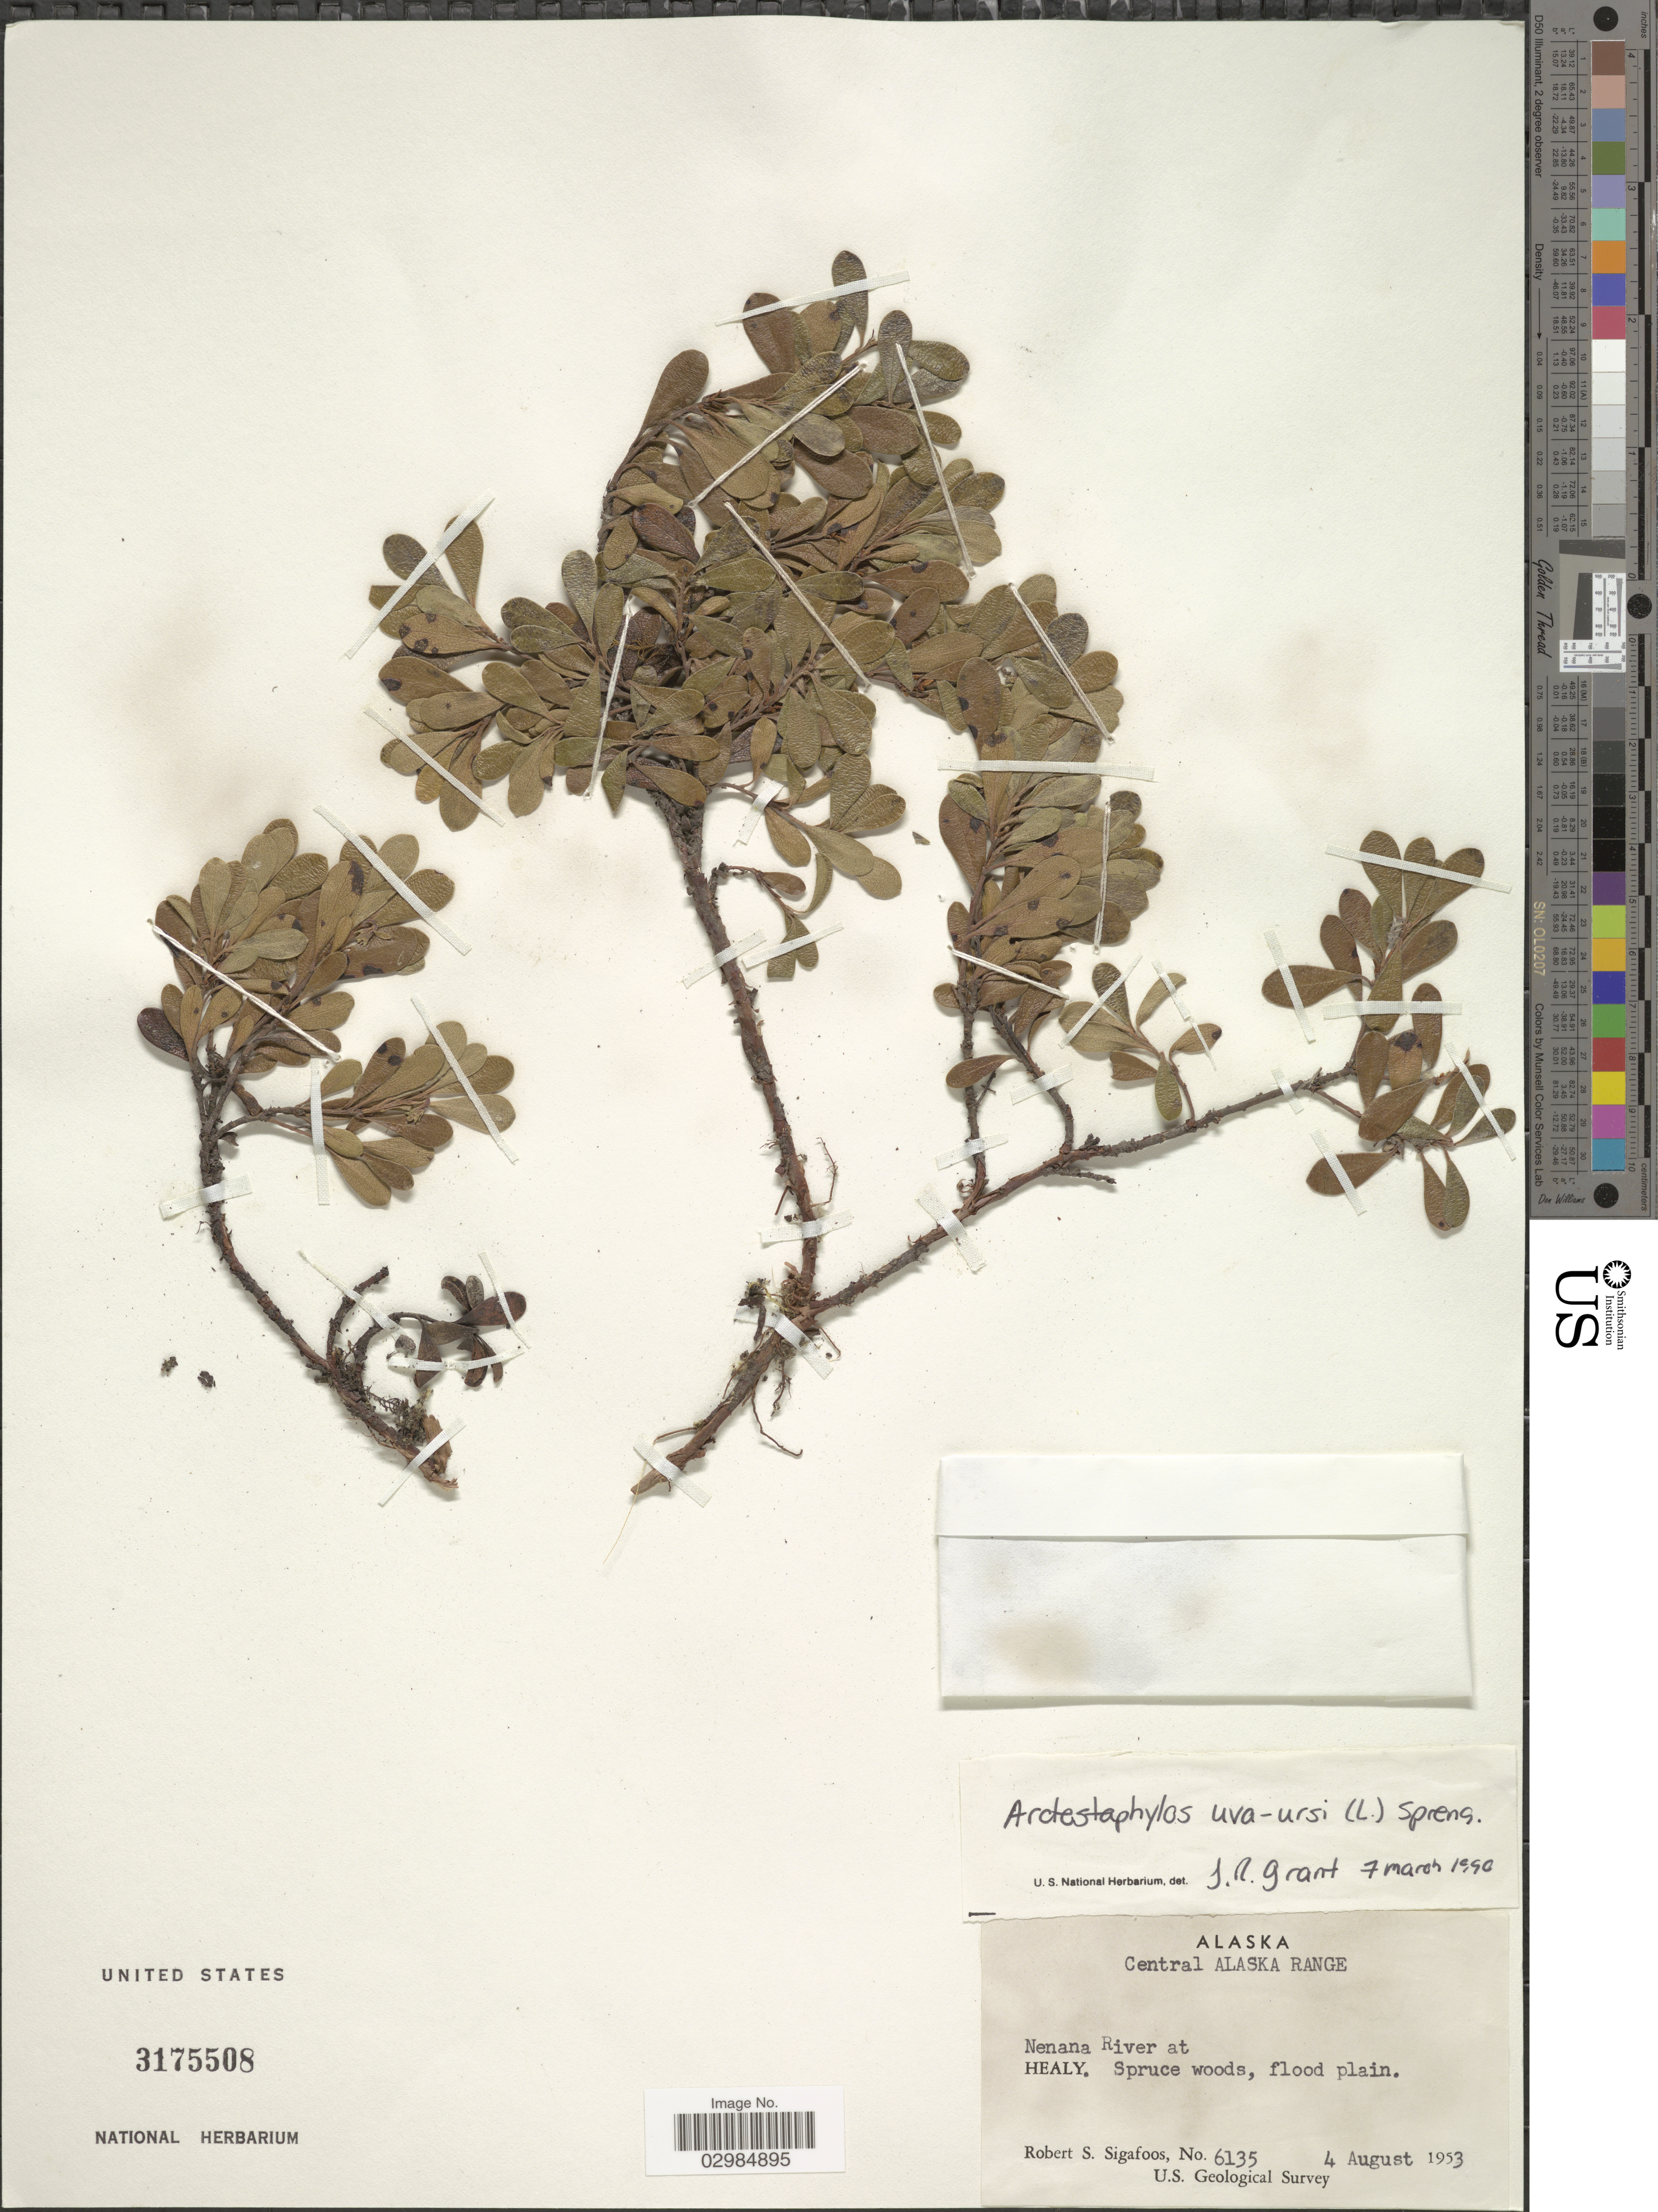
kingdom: Plantae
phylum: Tracheophyta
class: Magnoliopsida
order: Ericales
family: Ericaceae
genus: Arctostaphylos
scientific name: Arctostaphylos uva-ursi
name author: (L.) Spreng.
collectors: R. Sigafoos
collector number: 6135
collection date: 1953-08-04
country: United States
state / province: Alaska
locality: Central Alaska Range. Nenana River at Healy.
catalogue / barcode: US 3175508